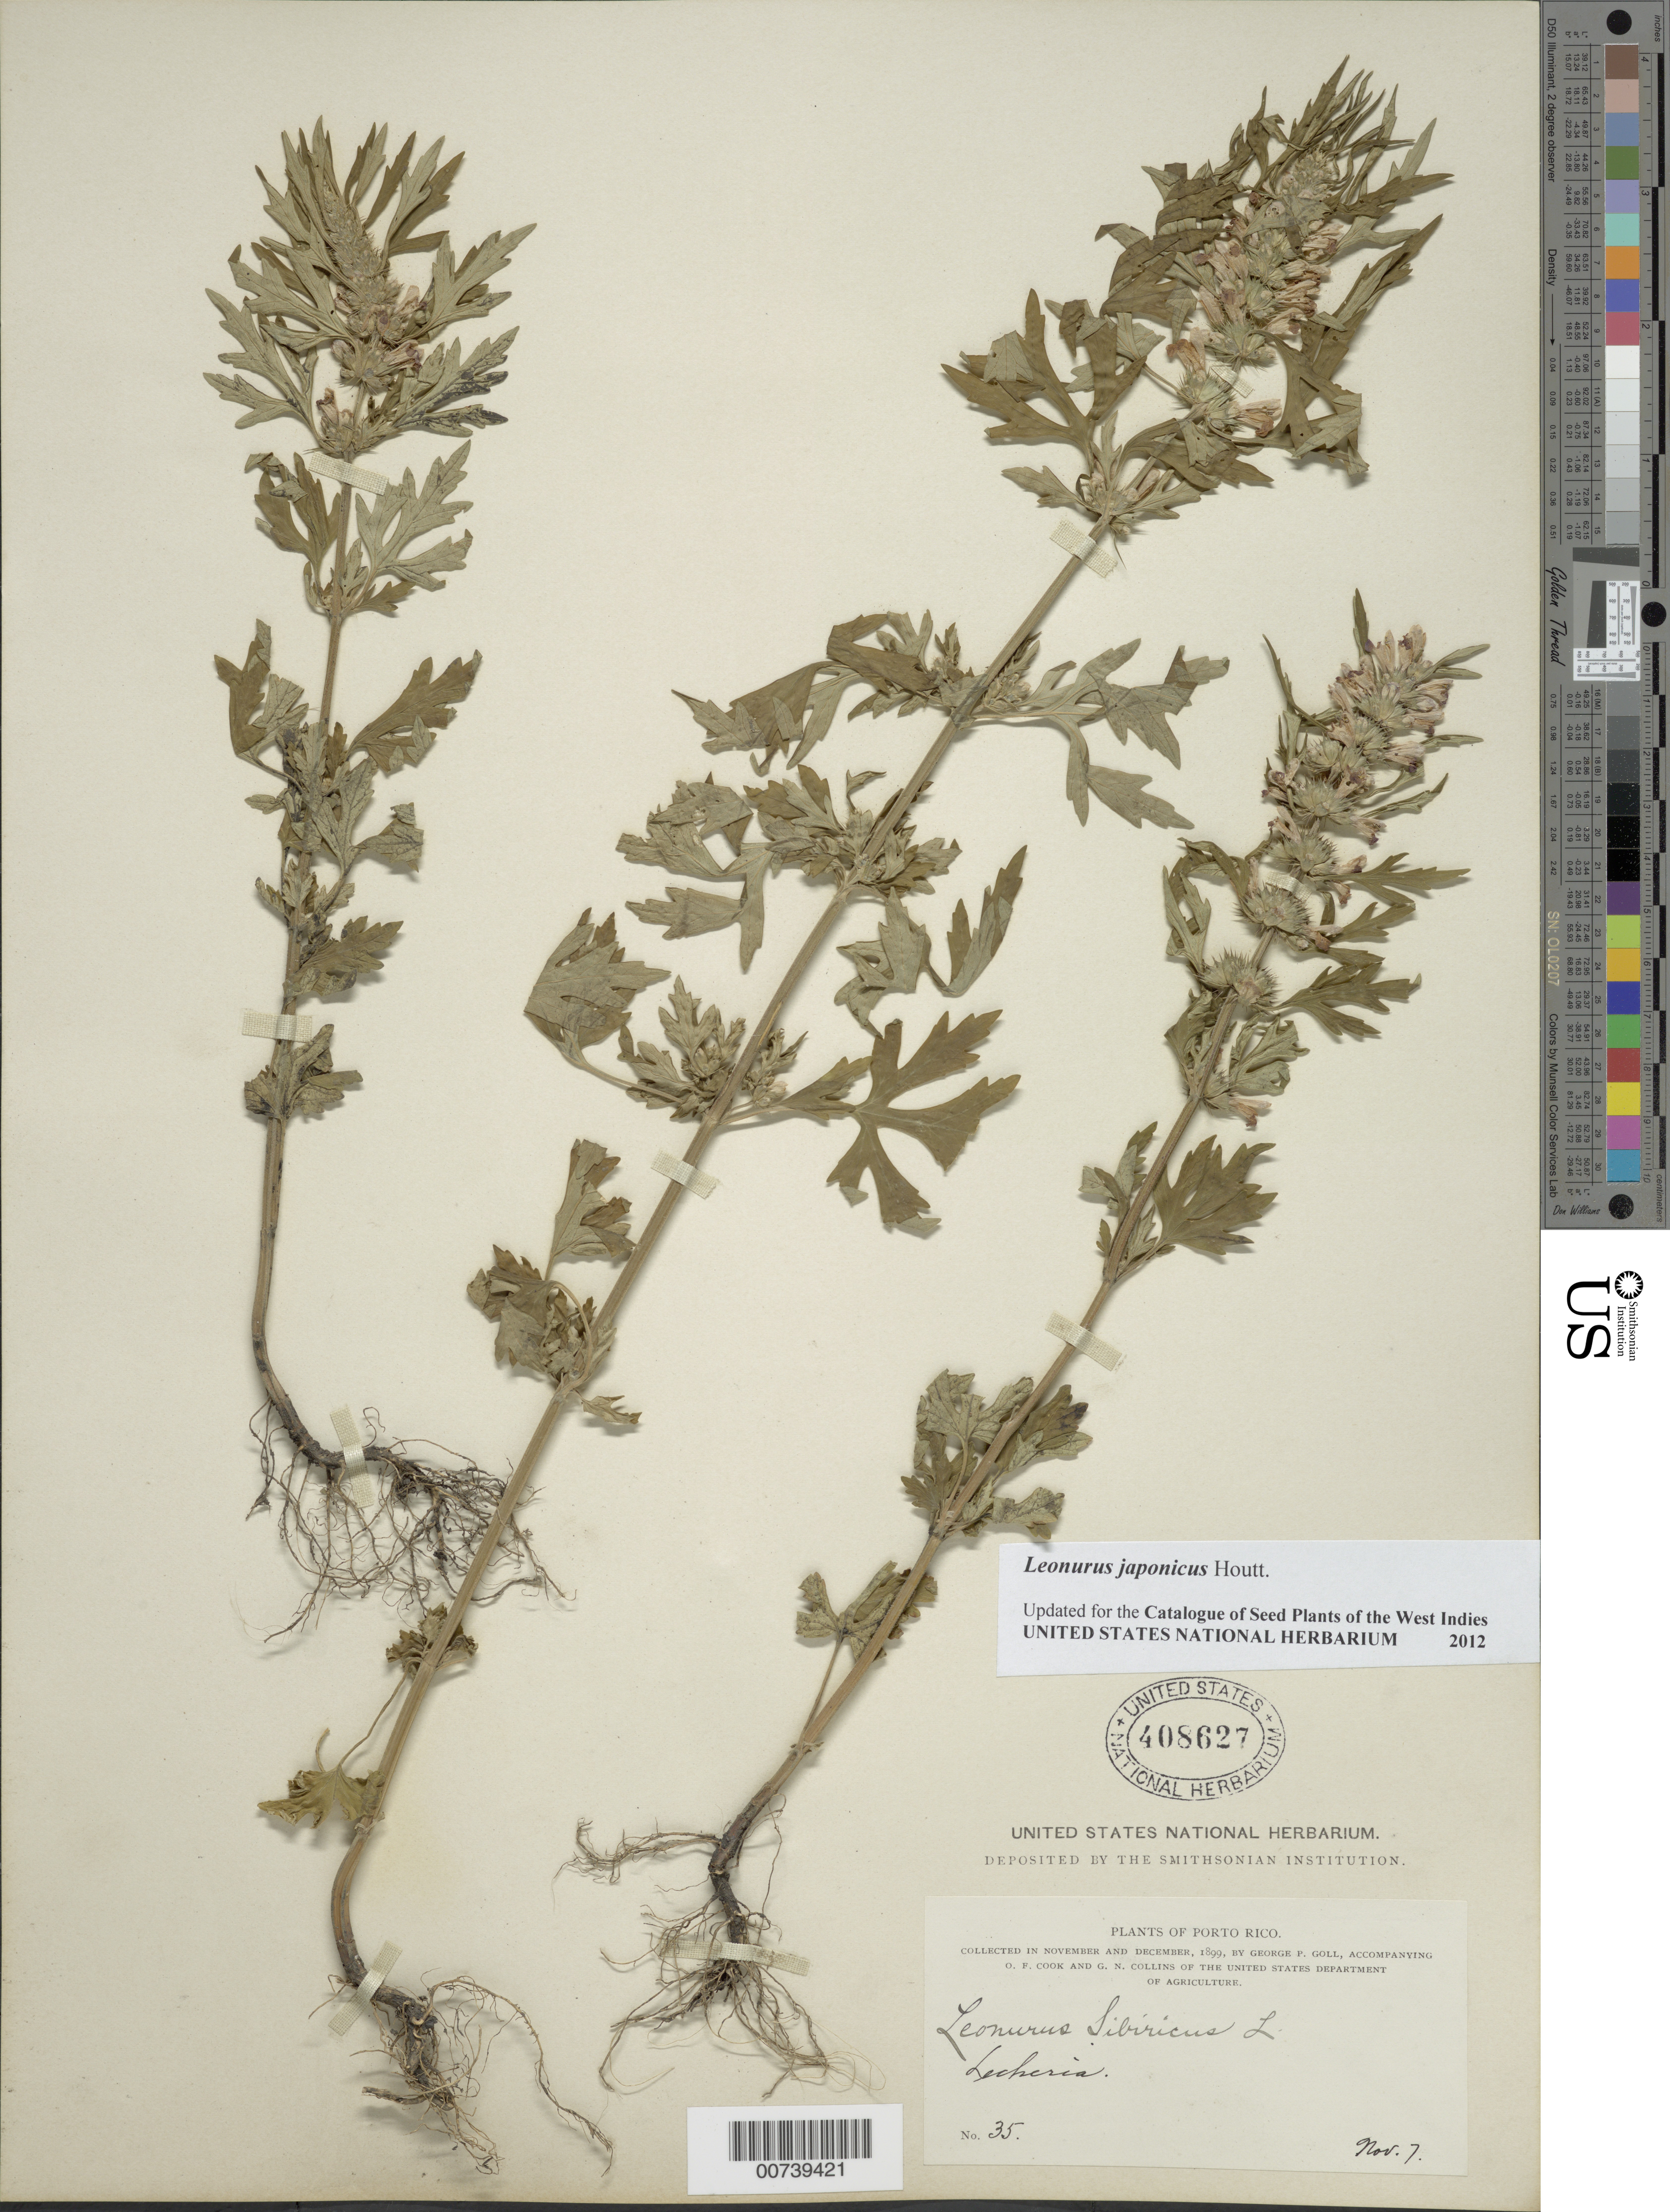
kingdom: Plantae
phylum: Tracheophyta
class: Magnoliopsida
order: Lamiales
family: Lamiaceae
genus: Leonurus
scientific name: Leonurus japonicus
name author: Houtt.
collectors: G. Goll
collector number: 35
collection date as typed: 07 Nov 1899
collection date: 1899-11-07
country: Puerto Rico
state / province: San Juan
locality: Lecheria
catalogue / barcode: US 408627